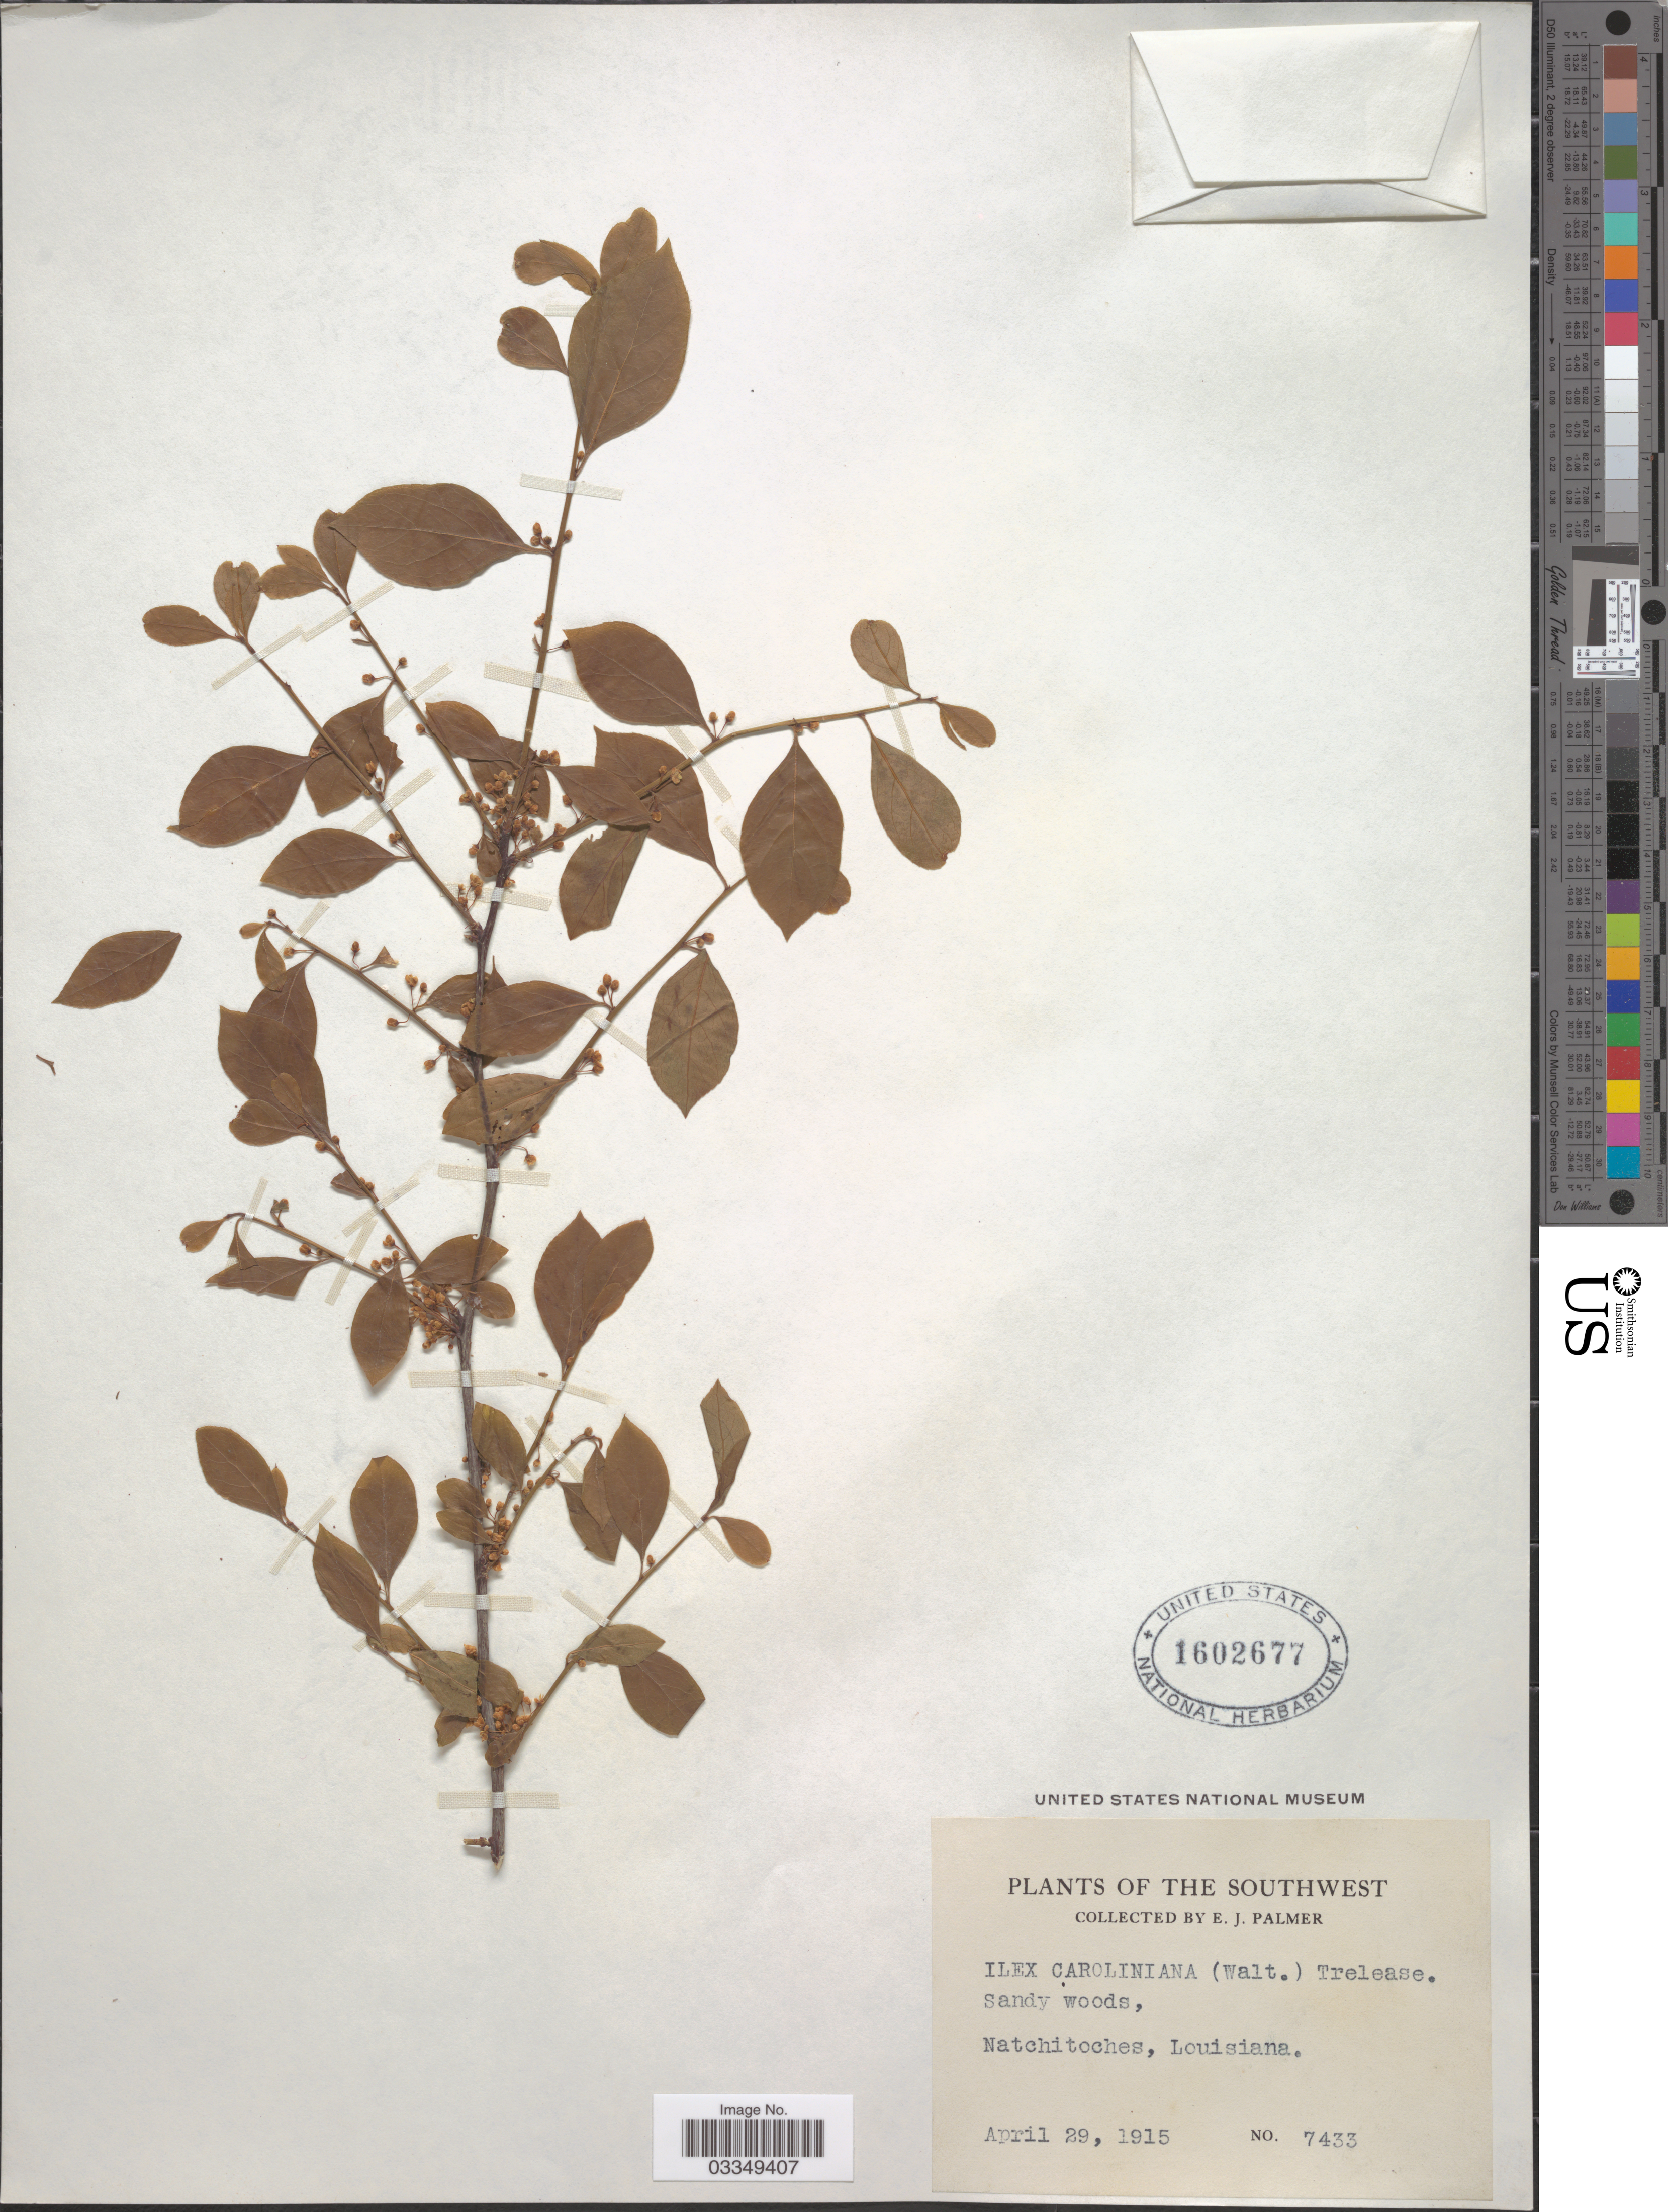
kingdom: Plantae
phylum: Tracheophyta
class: Magnoliopsida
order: Aquifoliales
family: Aquifoliaceae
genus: Ilex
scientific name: Ilex caroliniana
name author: Trel.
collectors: E. J. Palmer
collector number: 7433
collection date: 1915-04-29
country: United States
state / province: Louisiana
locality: The Southwest. Natchitoches.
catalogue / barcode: US 1602677